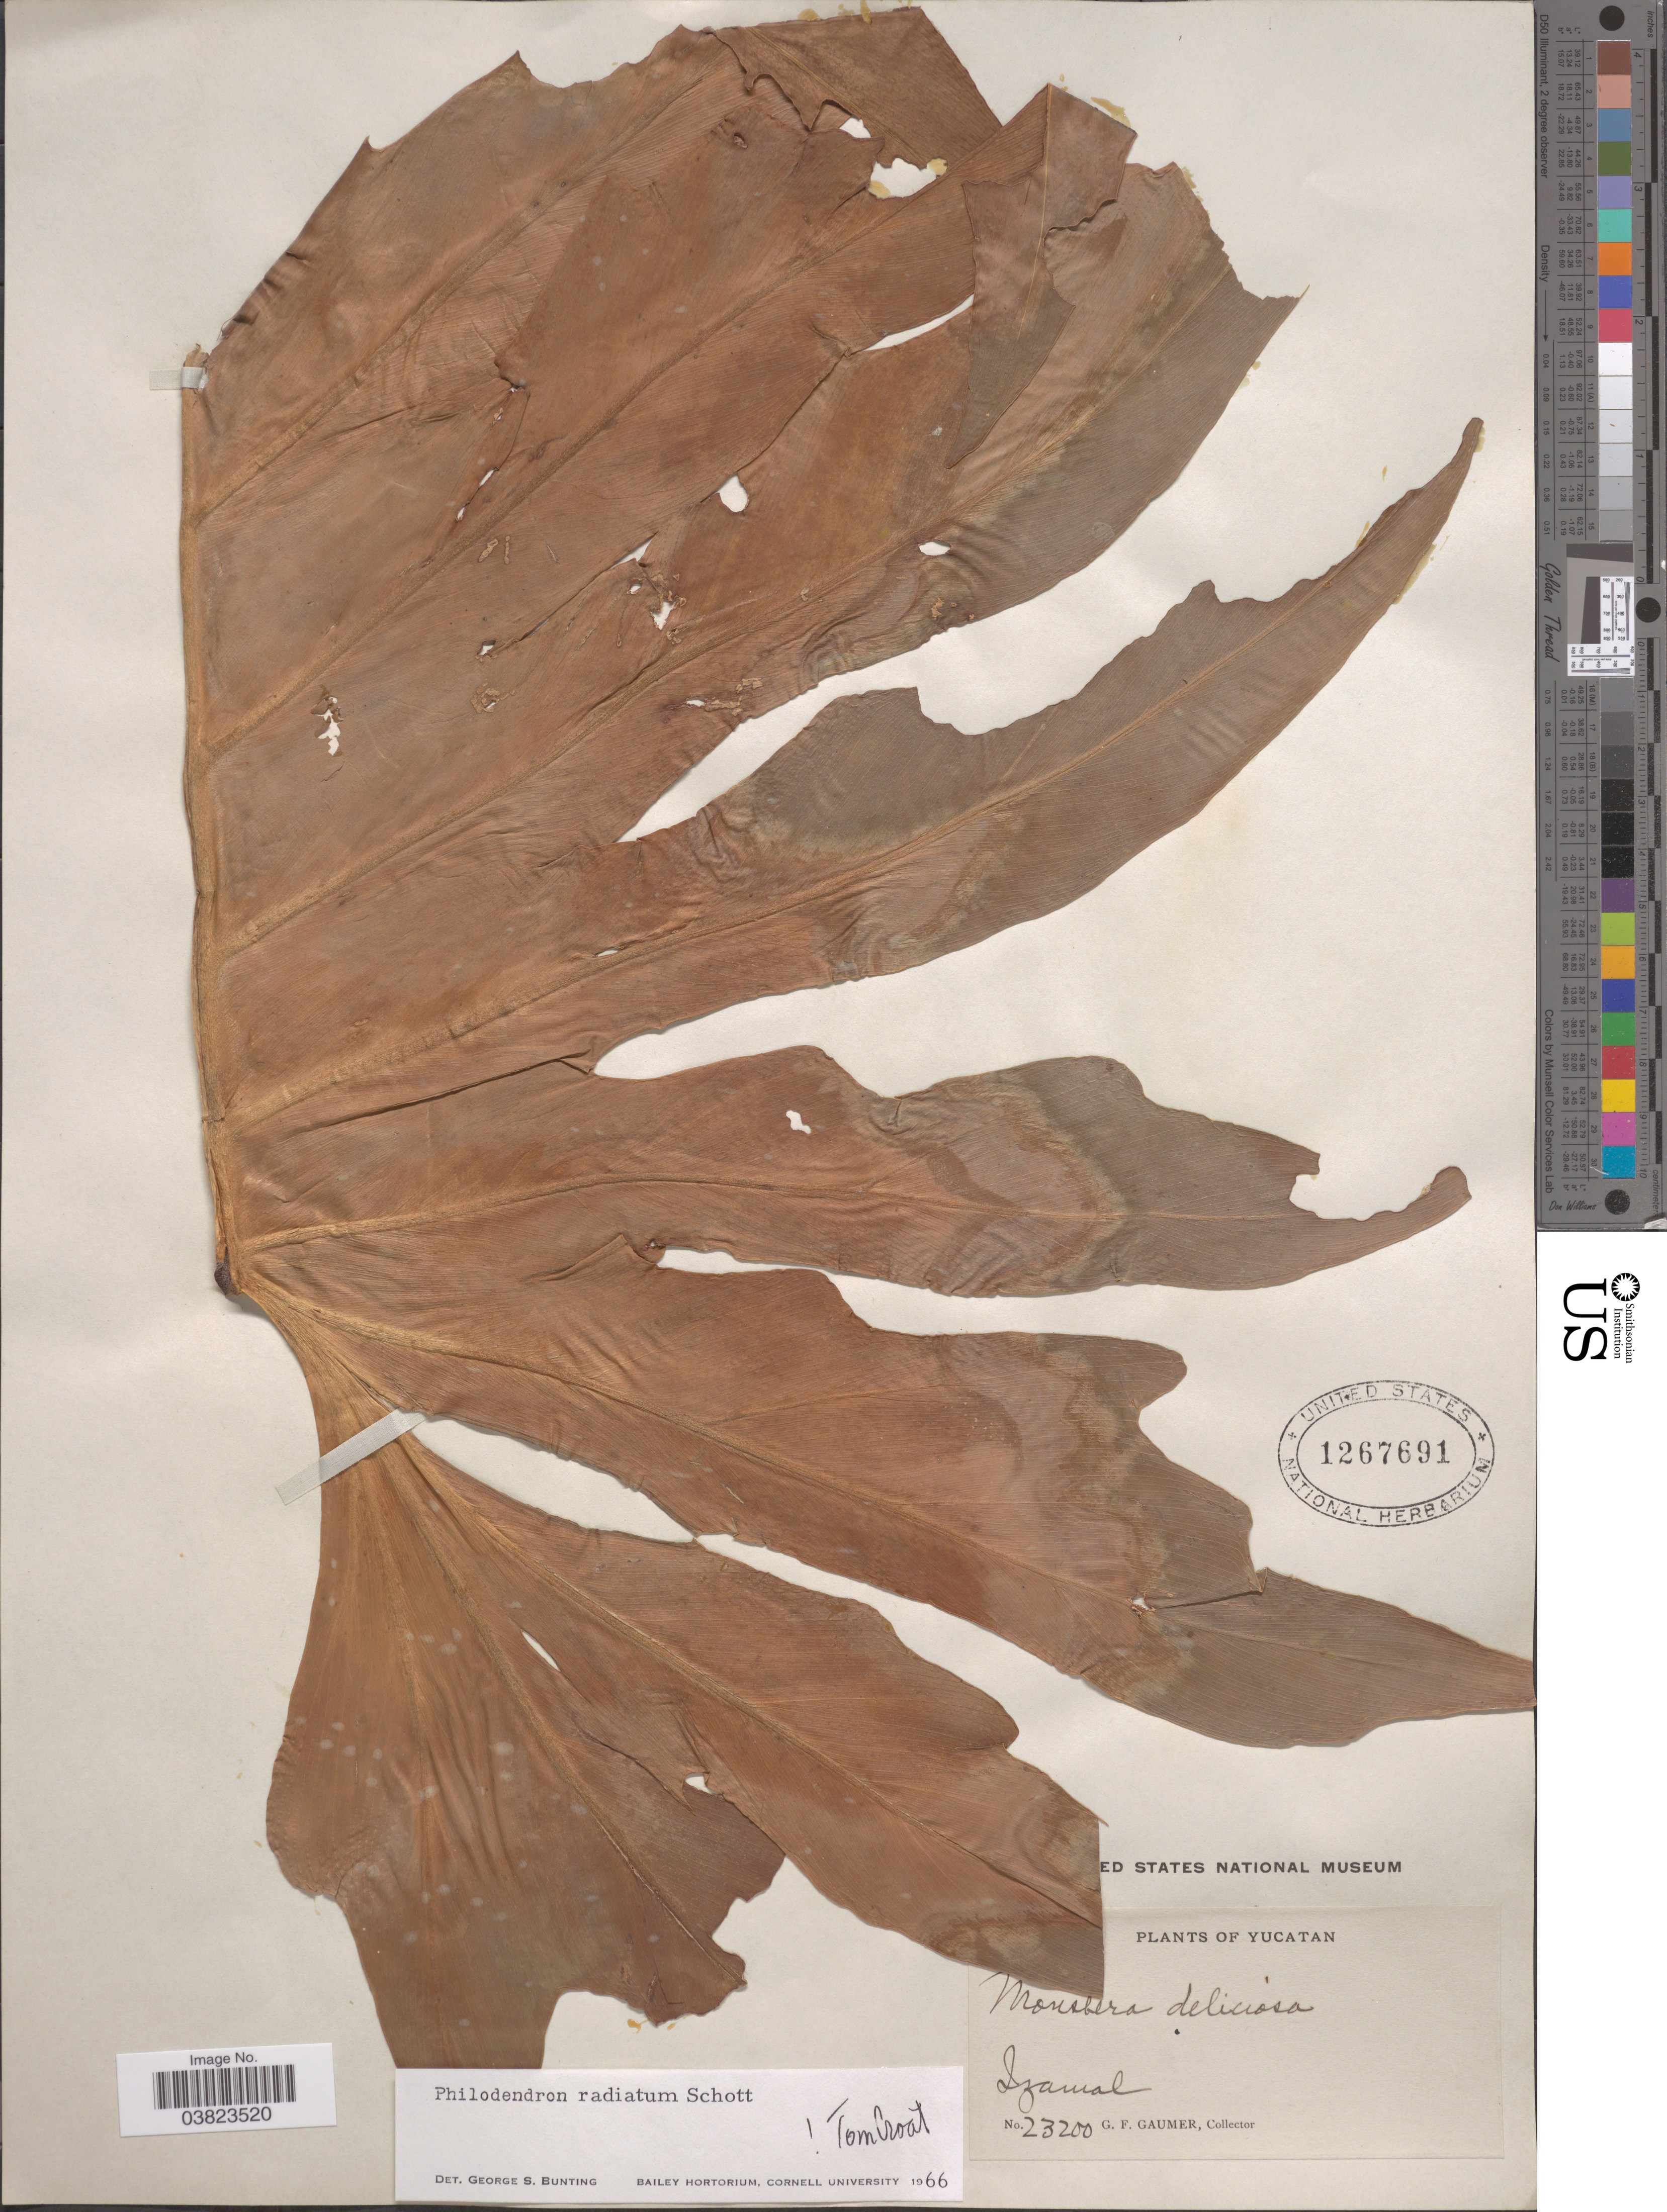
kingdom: Plantae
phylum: Tracheophyta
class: Liliopsida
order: Alismatales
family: Araceae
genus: Philodendron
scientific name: Philodendron radiatum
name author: Schott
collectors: G. F. Gaumer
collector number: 23200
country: Mexico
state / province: Yucatán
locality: Izamal.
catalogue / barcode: US 1267691